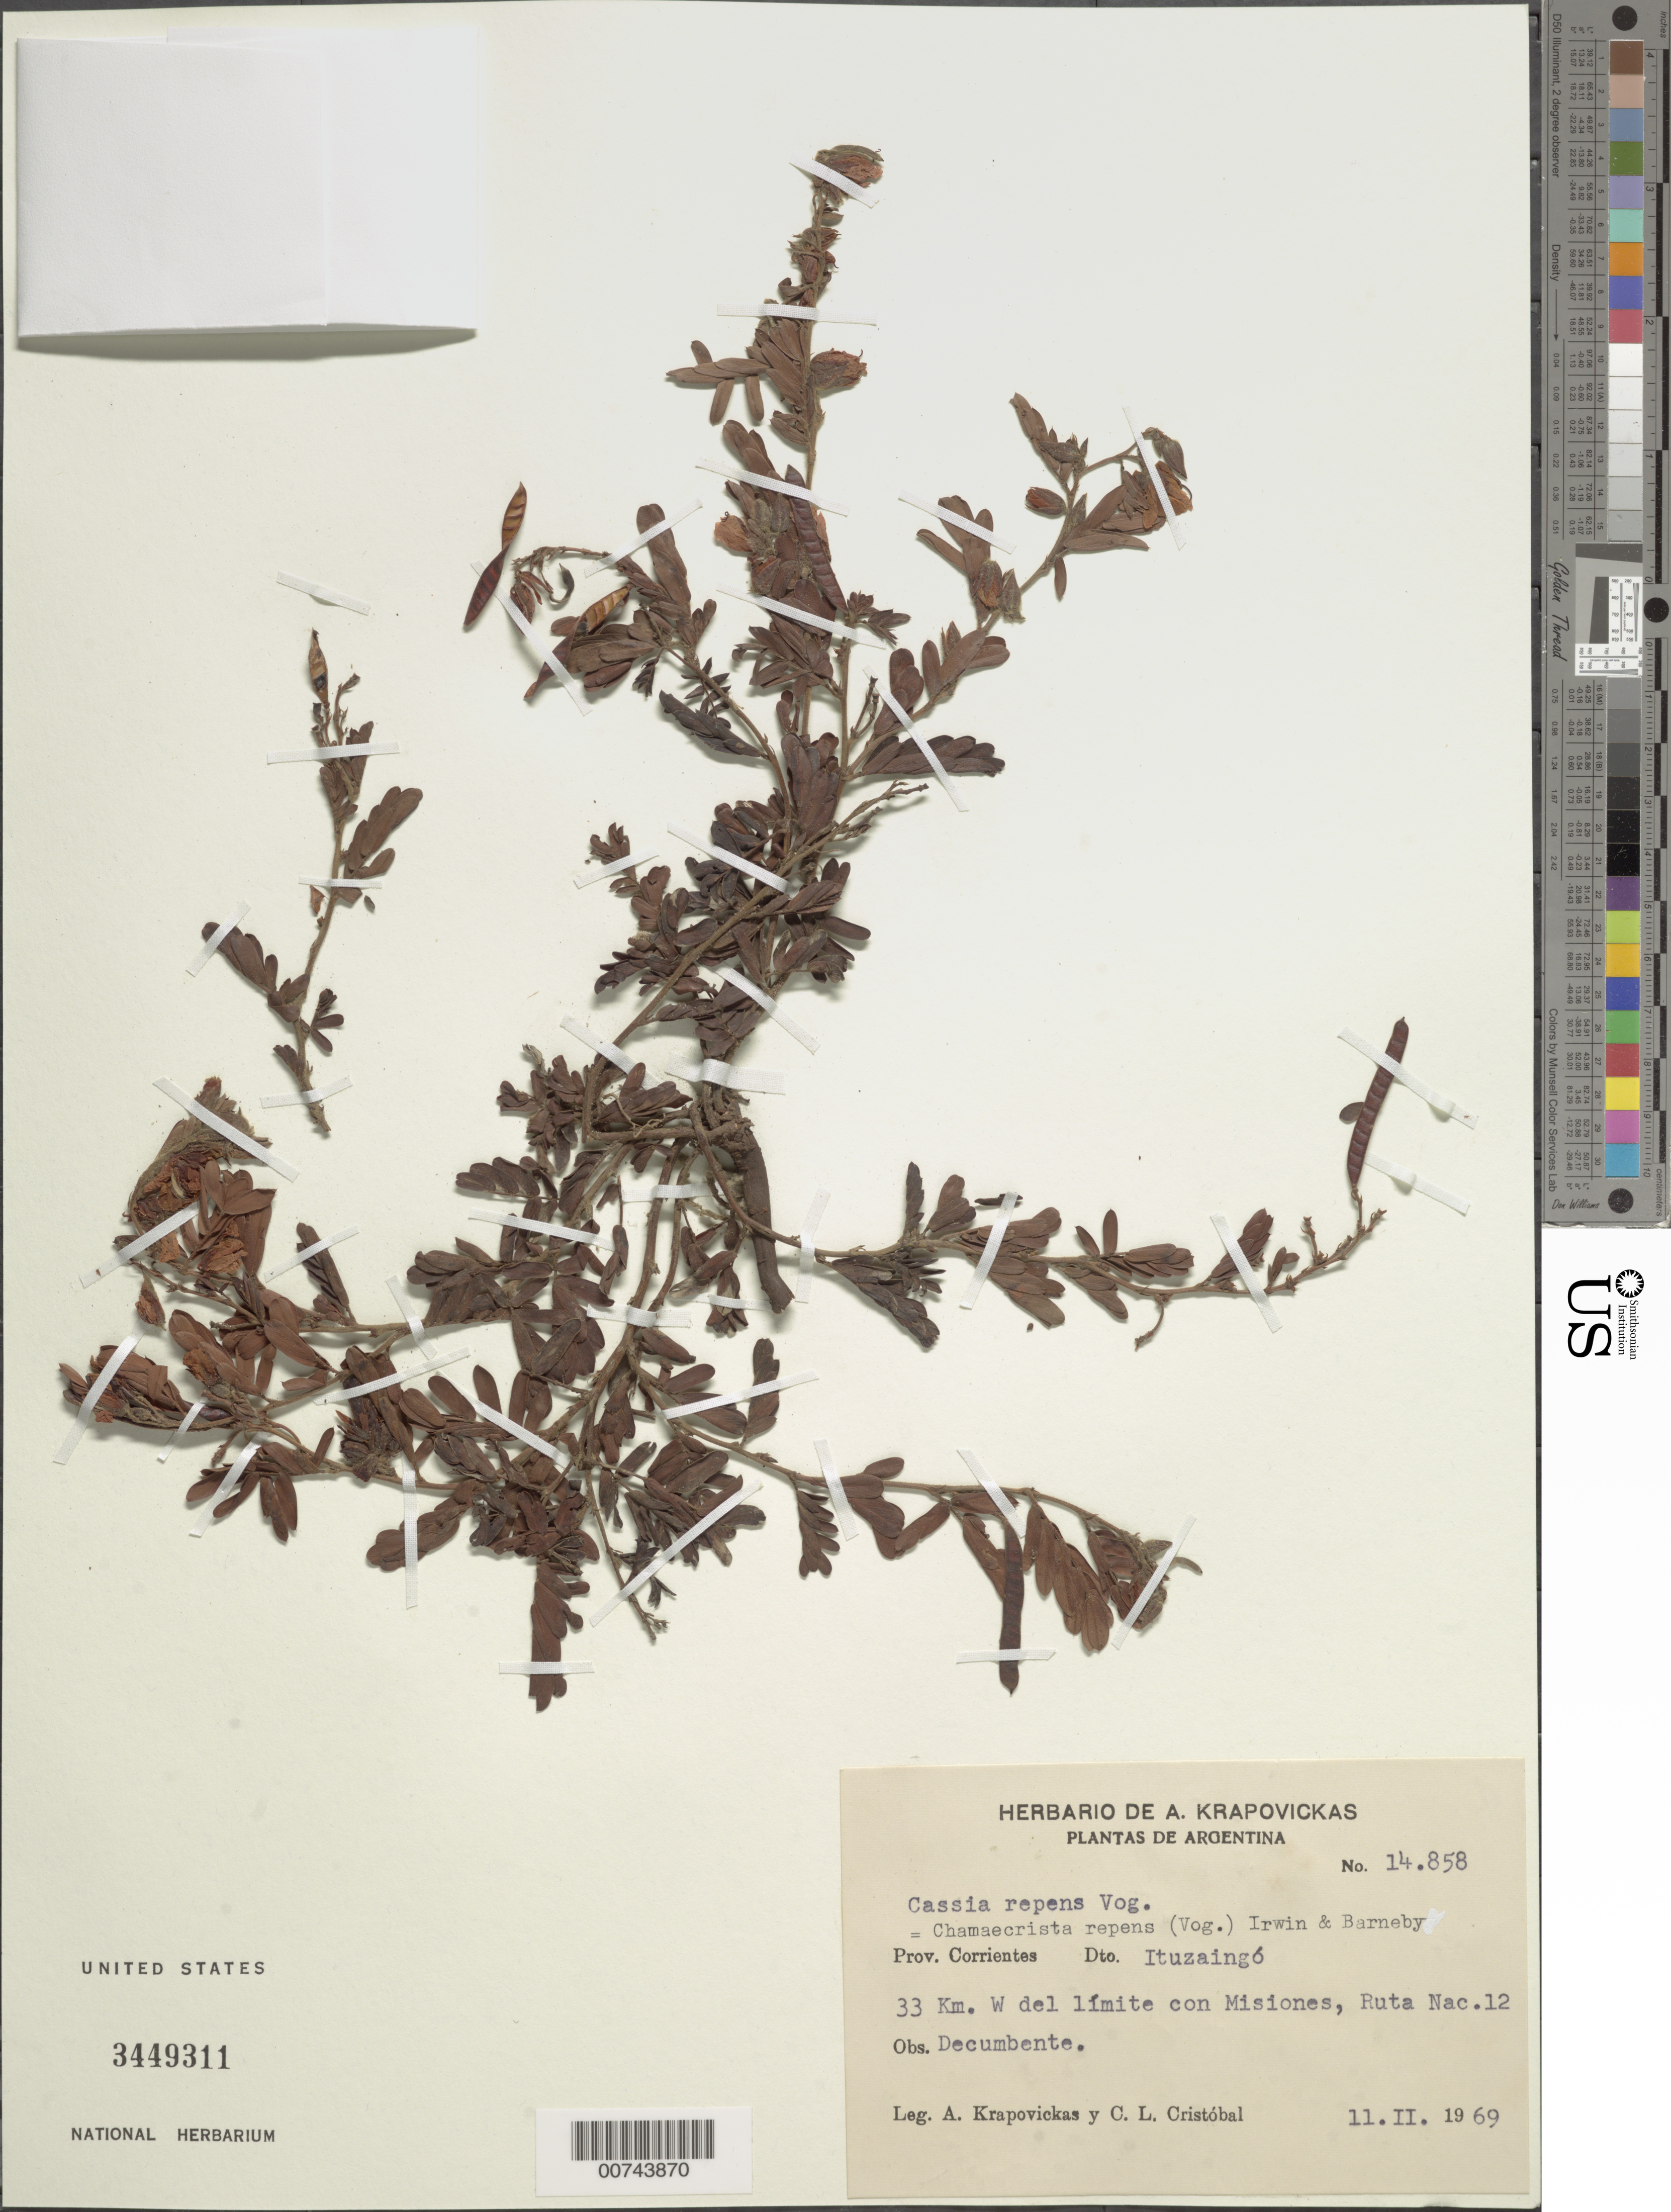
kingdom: Plantae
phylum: Tracheophyta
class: Magnoliopsida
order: Fabales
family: Fabaceae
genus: Chamaecrista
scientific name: Chamaecrista repens var. repens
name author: (Vogel) H.S. Irwin & Barneby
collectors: A. Krapovickas & C. L. Cristóbal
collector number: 14858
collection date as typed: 11 Feb 1969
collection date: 1969-02-11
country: Argentina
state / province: Corrientes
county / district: Ituzaingó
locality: Ruta Nac.12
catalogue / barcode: US 3449311